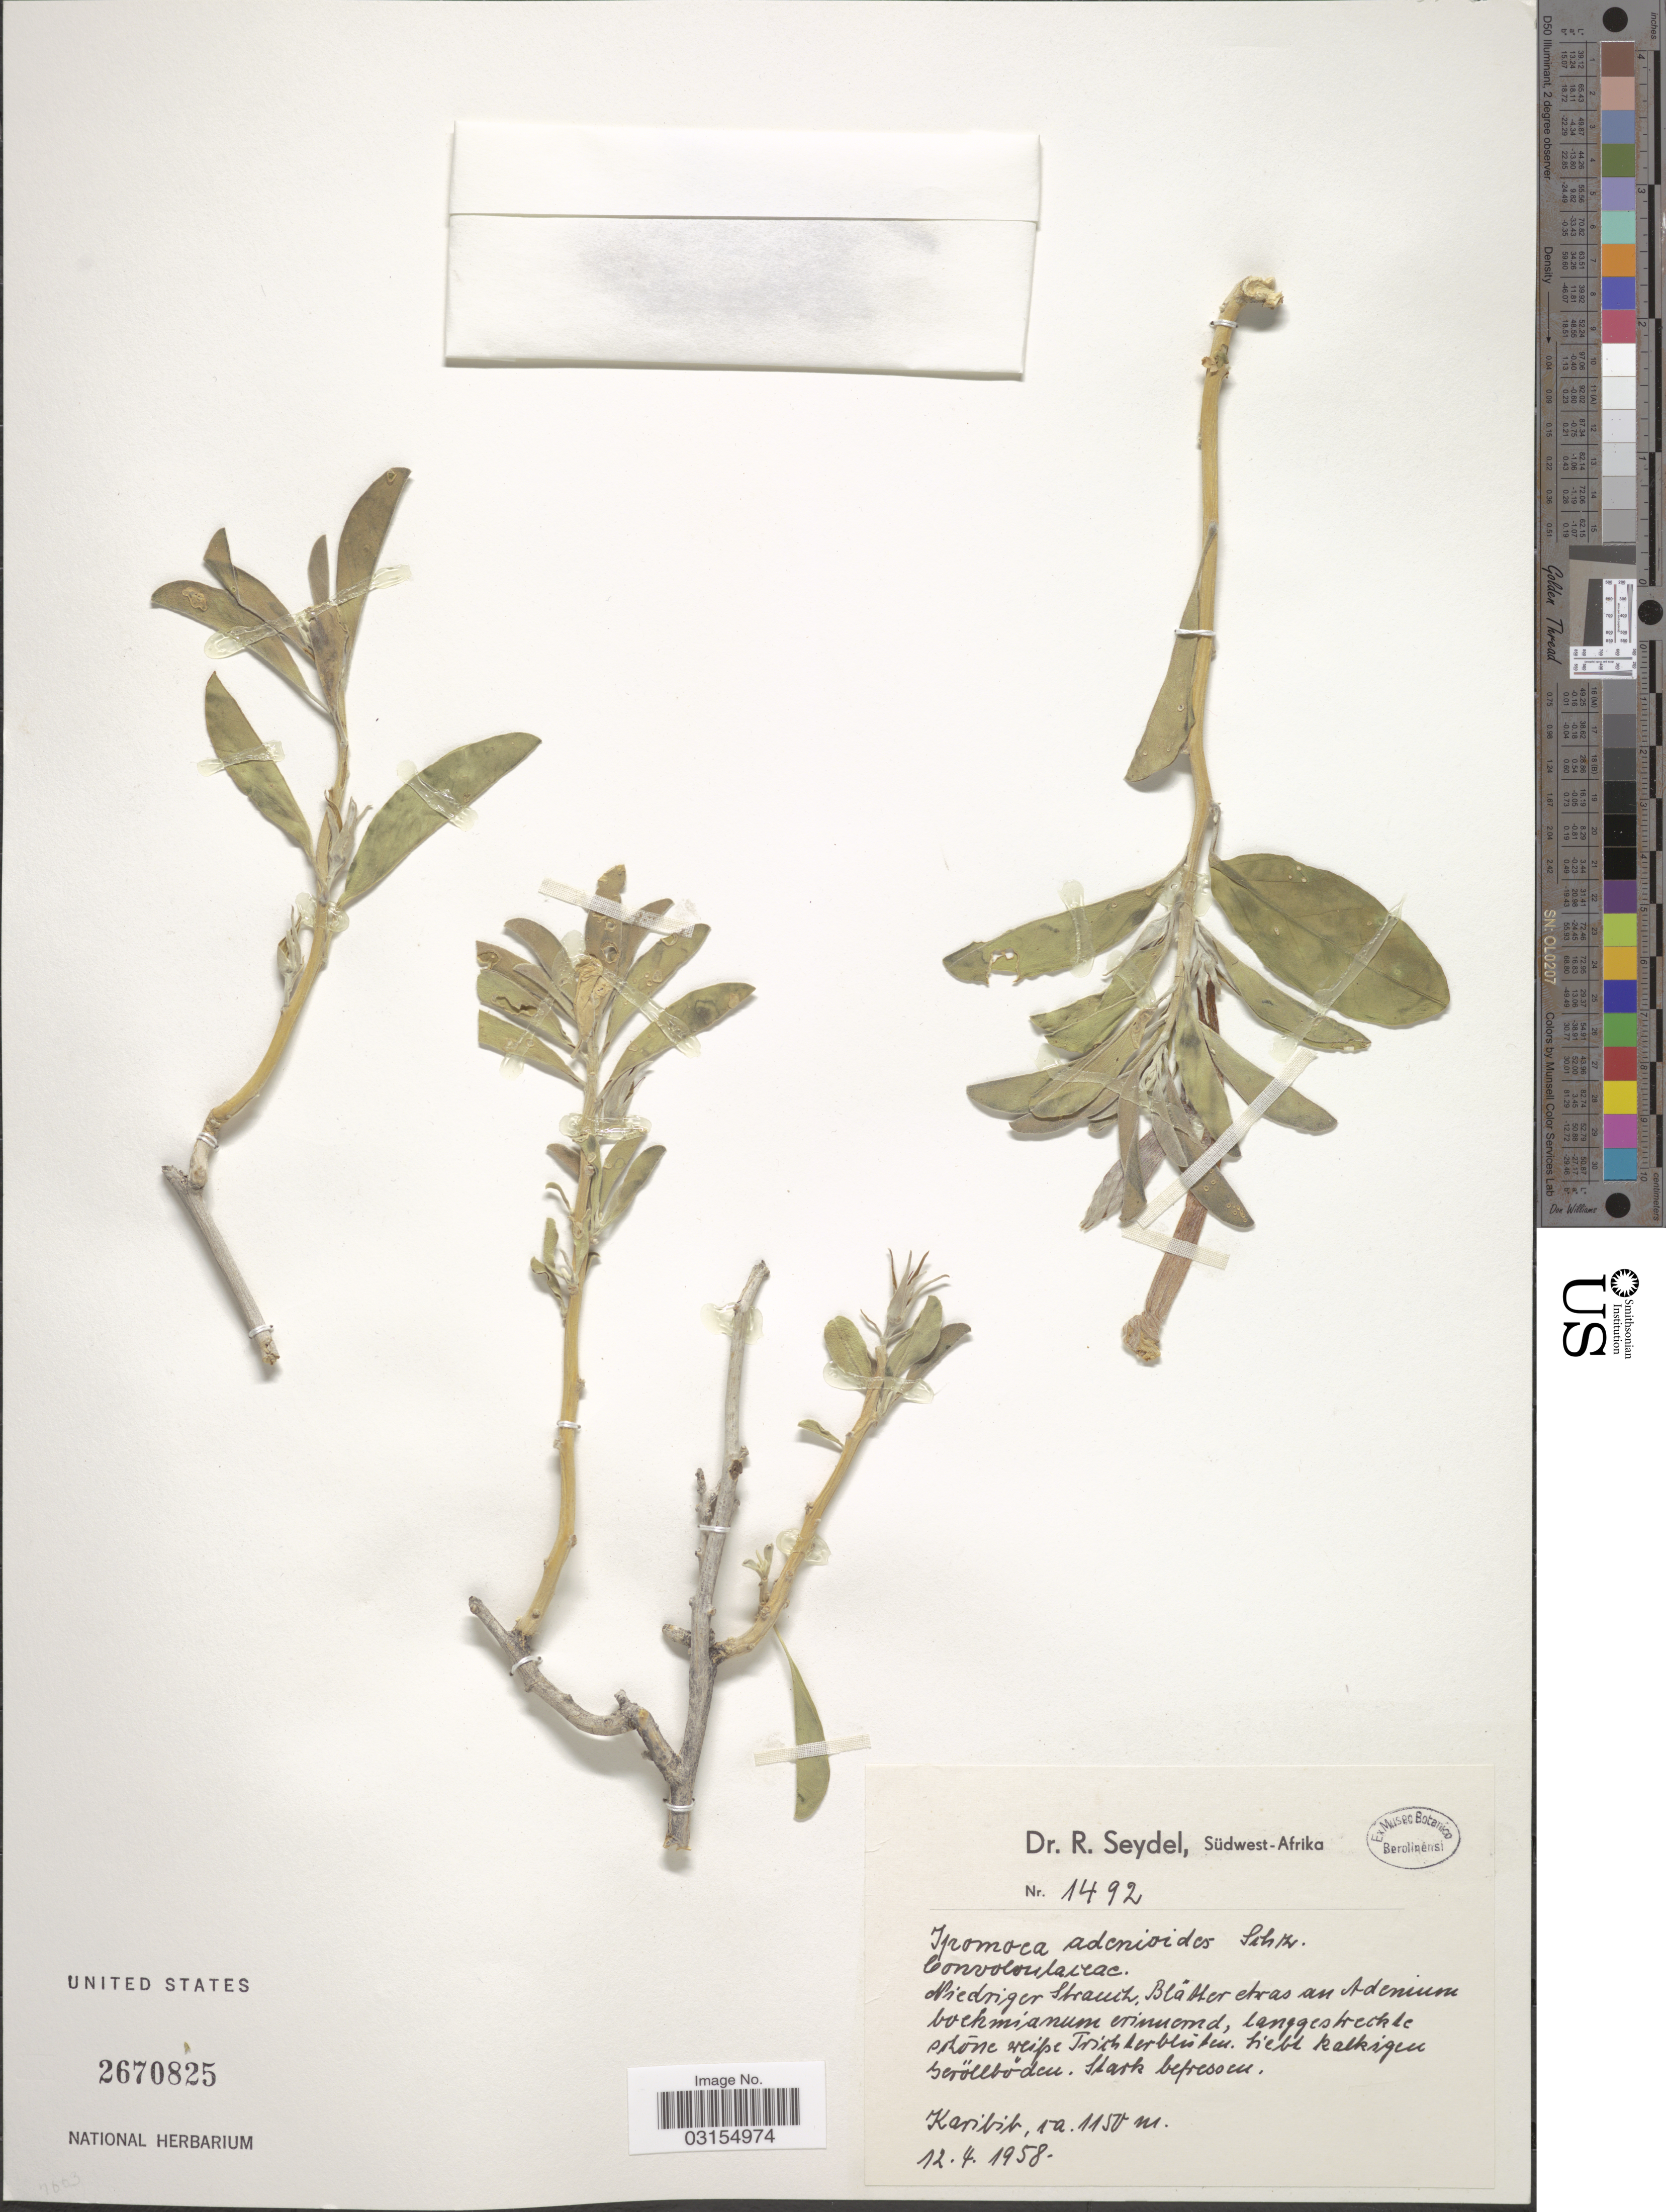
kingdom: Plantae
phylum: Tracheophyta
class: Magnoliopsida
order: Solanales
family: Convolvulaceae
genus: Ipomoea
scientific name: Ipomoea adenioides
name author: Schinz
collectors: R. Seydel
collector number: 1492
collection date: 1958-04-12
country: Namibia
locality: Südwest-Afrika. Karibib.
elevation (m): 1150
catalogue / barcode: US 2670825